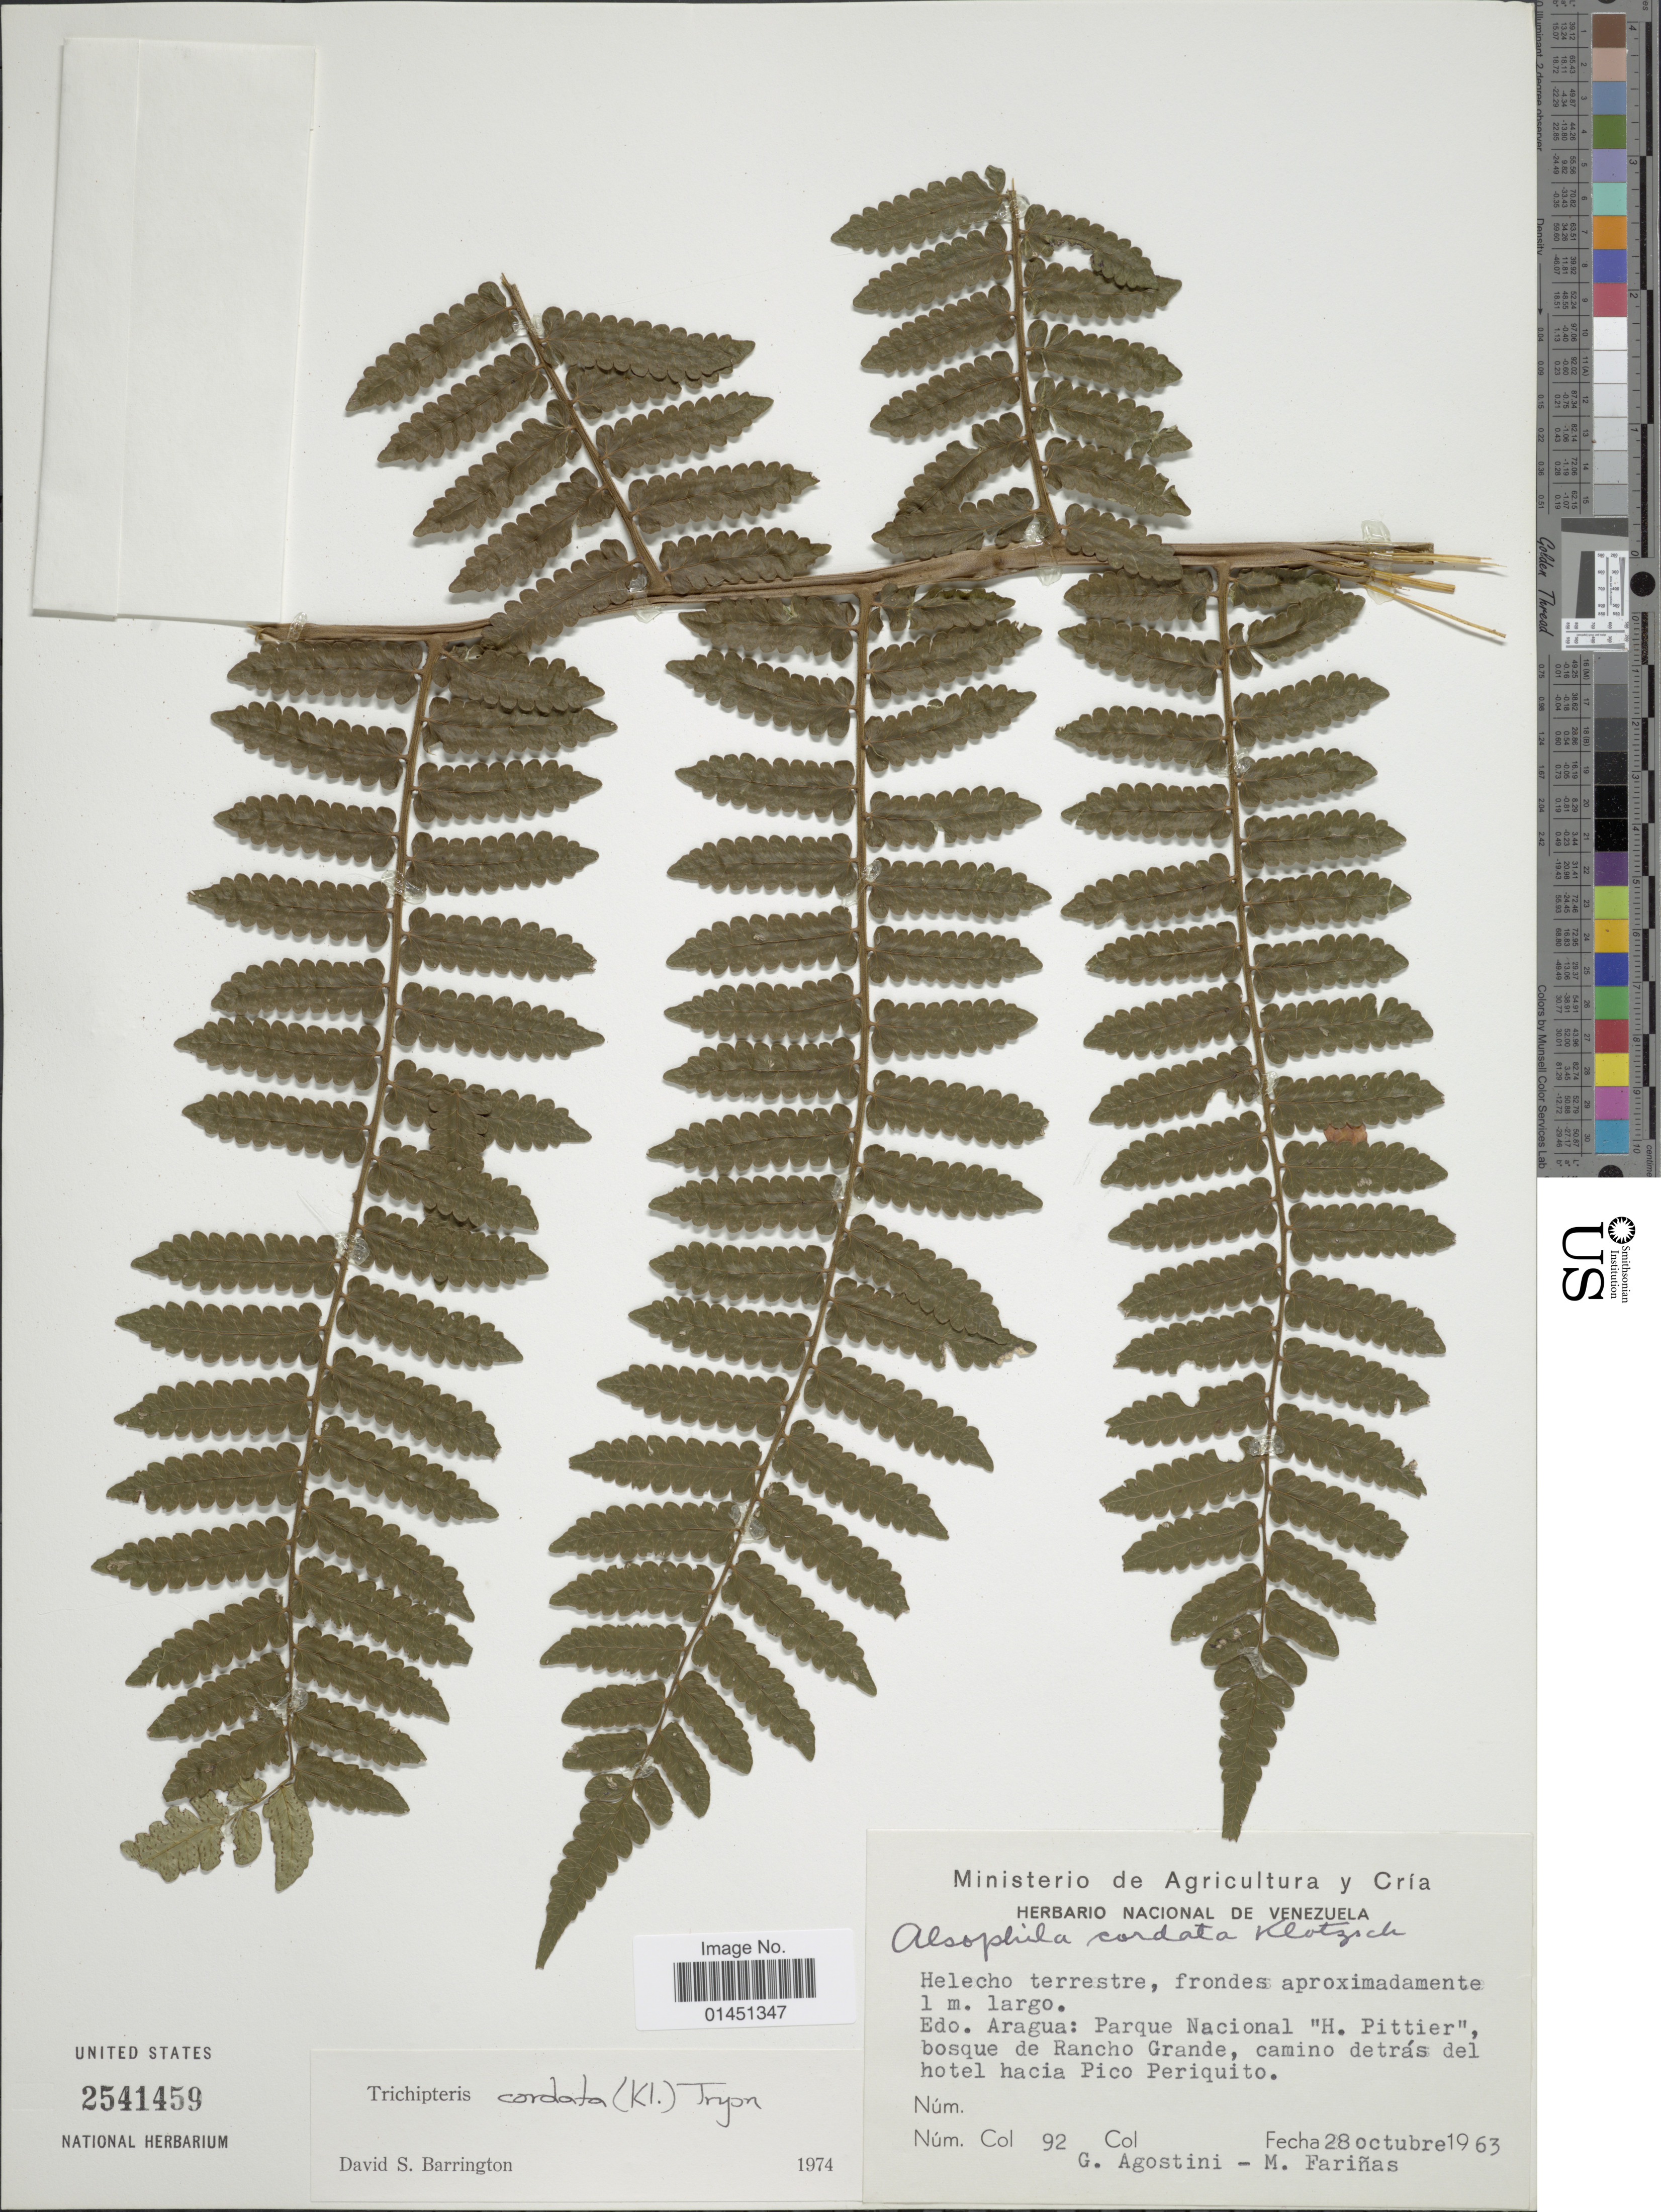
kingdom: Plantae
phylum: Tracheophyta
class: Polypodiopsida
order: Cyatheales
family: Cyatheaceae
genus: Cyathea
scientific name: Cyathea cordata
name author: (Desv.) Mett. ex Diels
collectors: G. Agostini & M. Fariñas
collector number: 92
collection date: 1963-10-28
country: Venezuela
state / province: Aragua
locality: Parque Nacional "H. Pittier", bosque de Rancho Grande, camino detras del hotel hacia Pico Periquito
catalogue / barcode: US 2541459